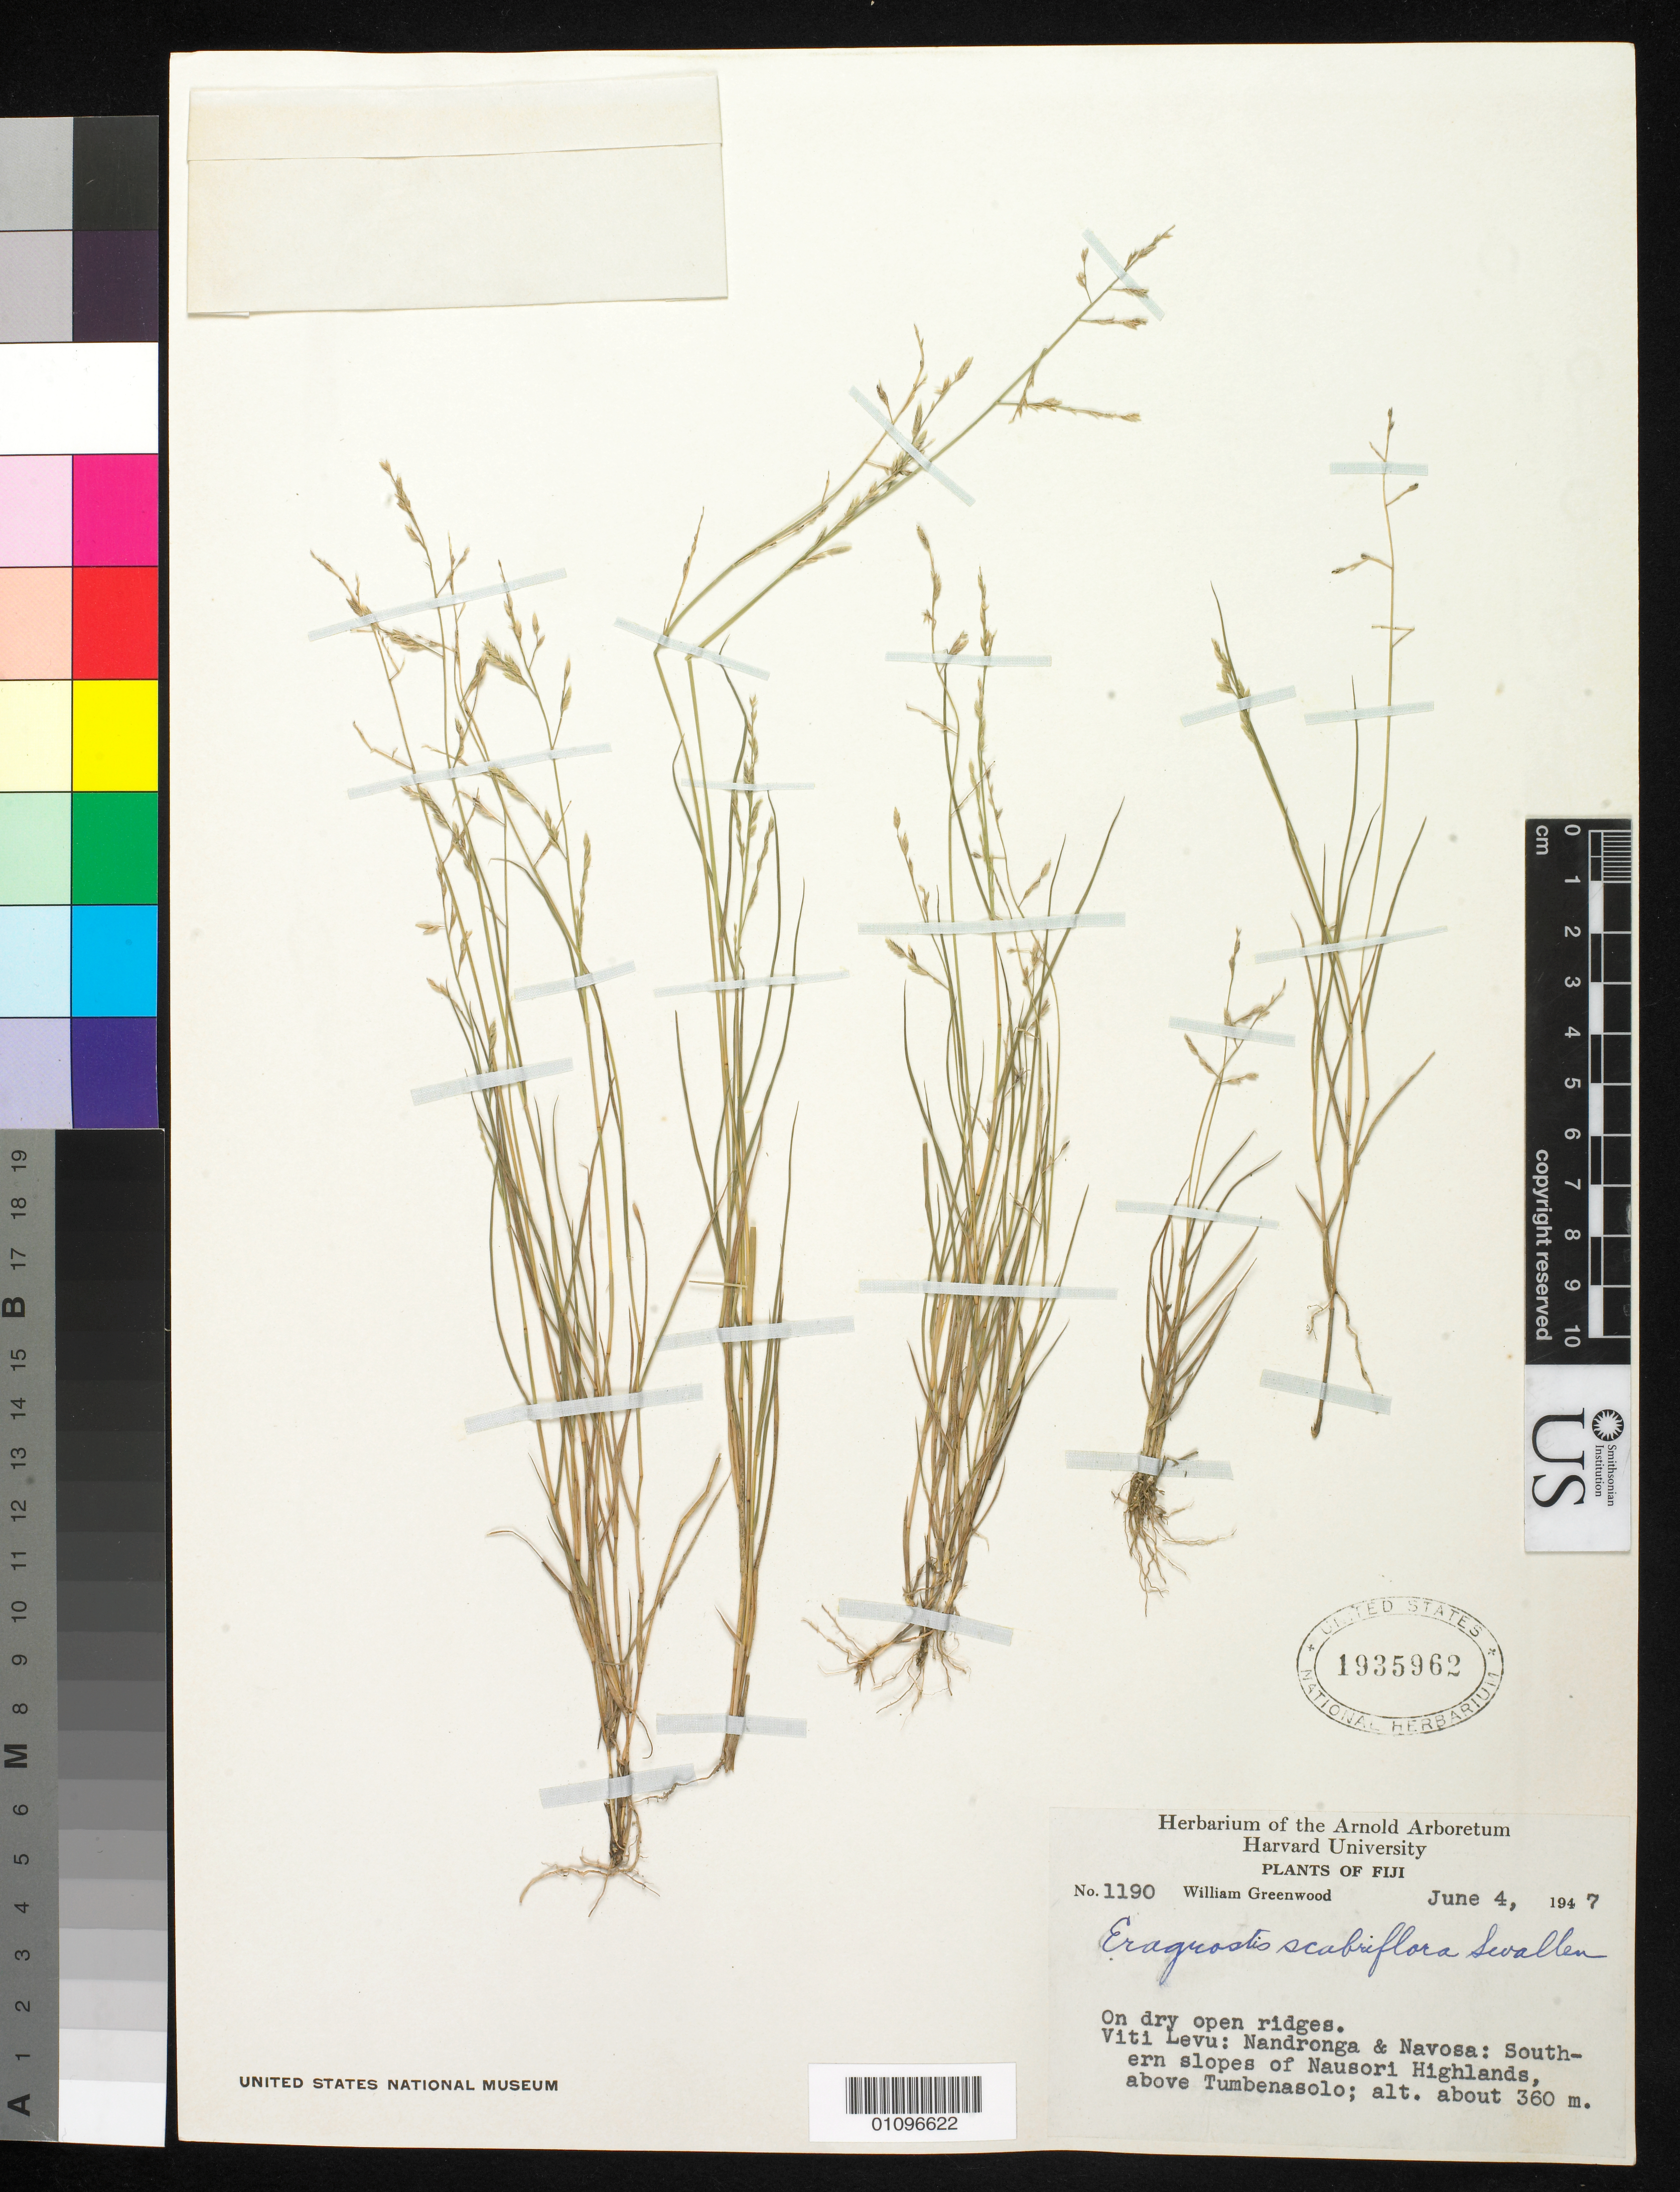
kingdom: Plantae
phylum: Tracheophyta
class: Liliopsida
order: Poales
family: Poaceae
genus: Eragrostis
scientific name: Eragrostis scabriflora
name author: Swallen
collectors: W. Greenwood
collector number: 1190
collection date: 1947-06-04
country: Fiji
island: Viti Levu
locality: Nadronga & Navosa: Southern slopes of Nausori Highlands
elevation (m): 360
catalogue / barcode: US 1935962